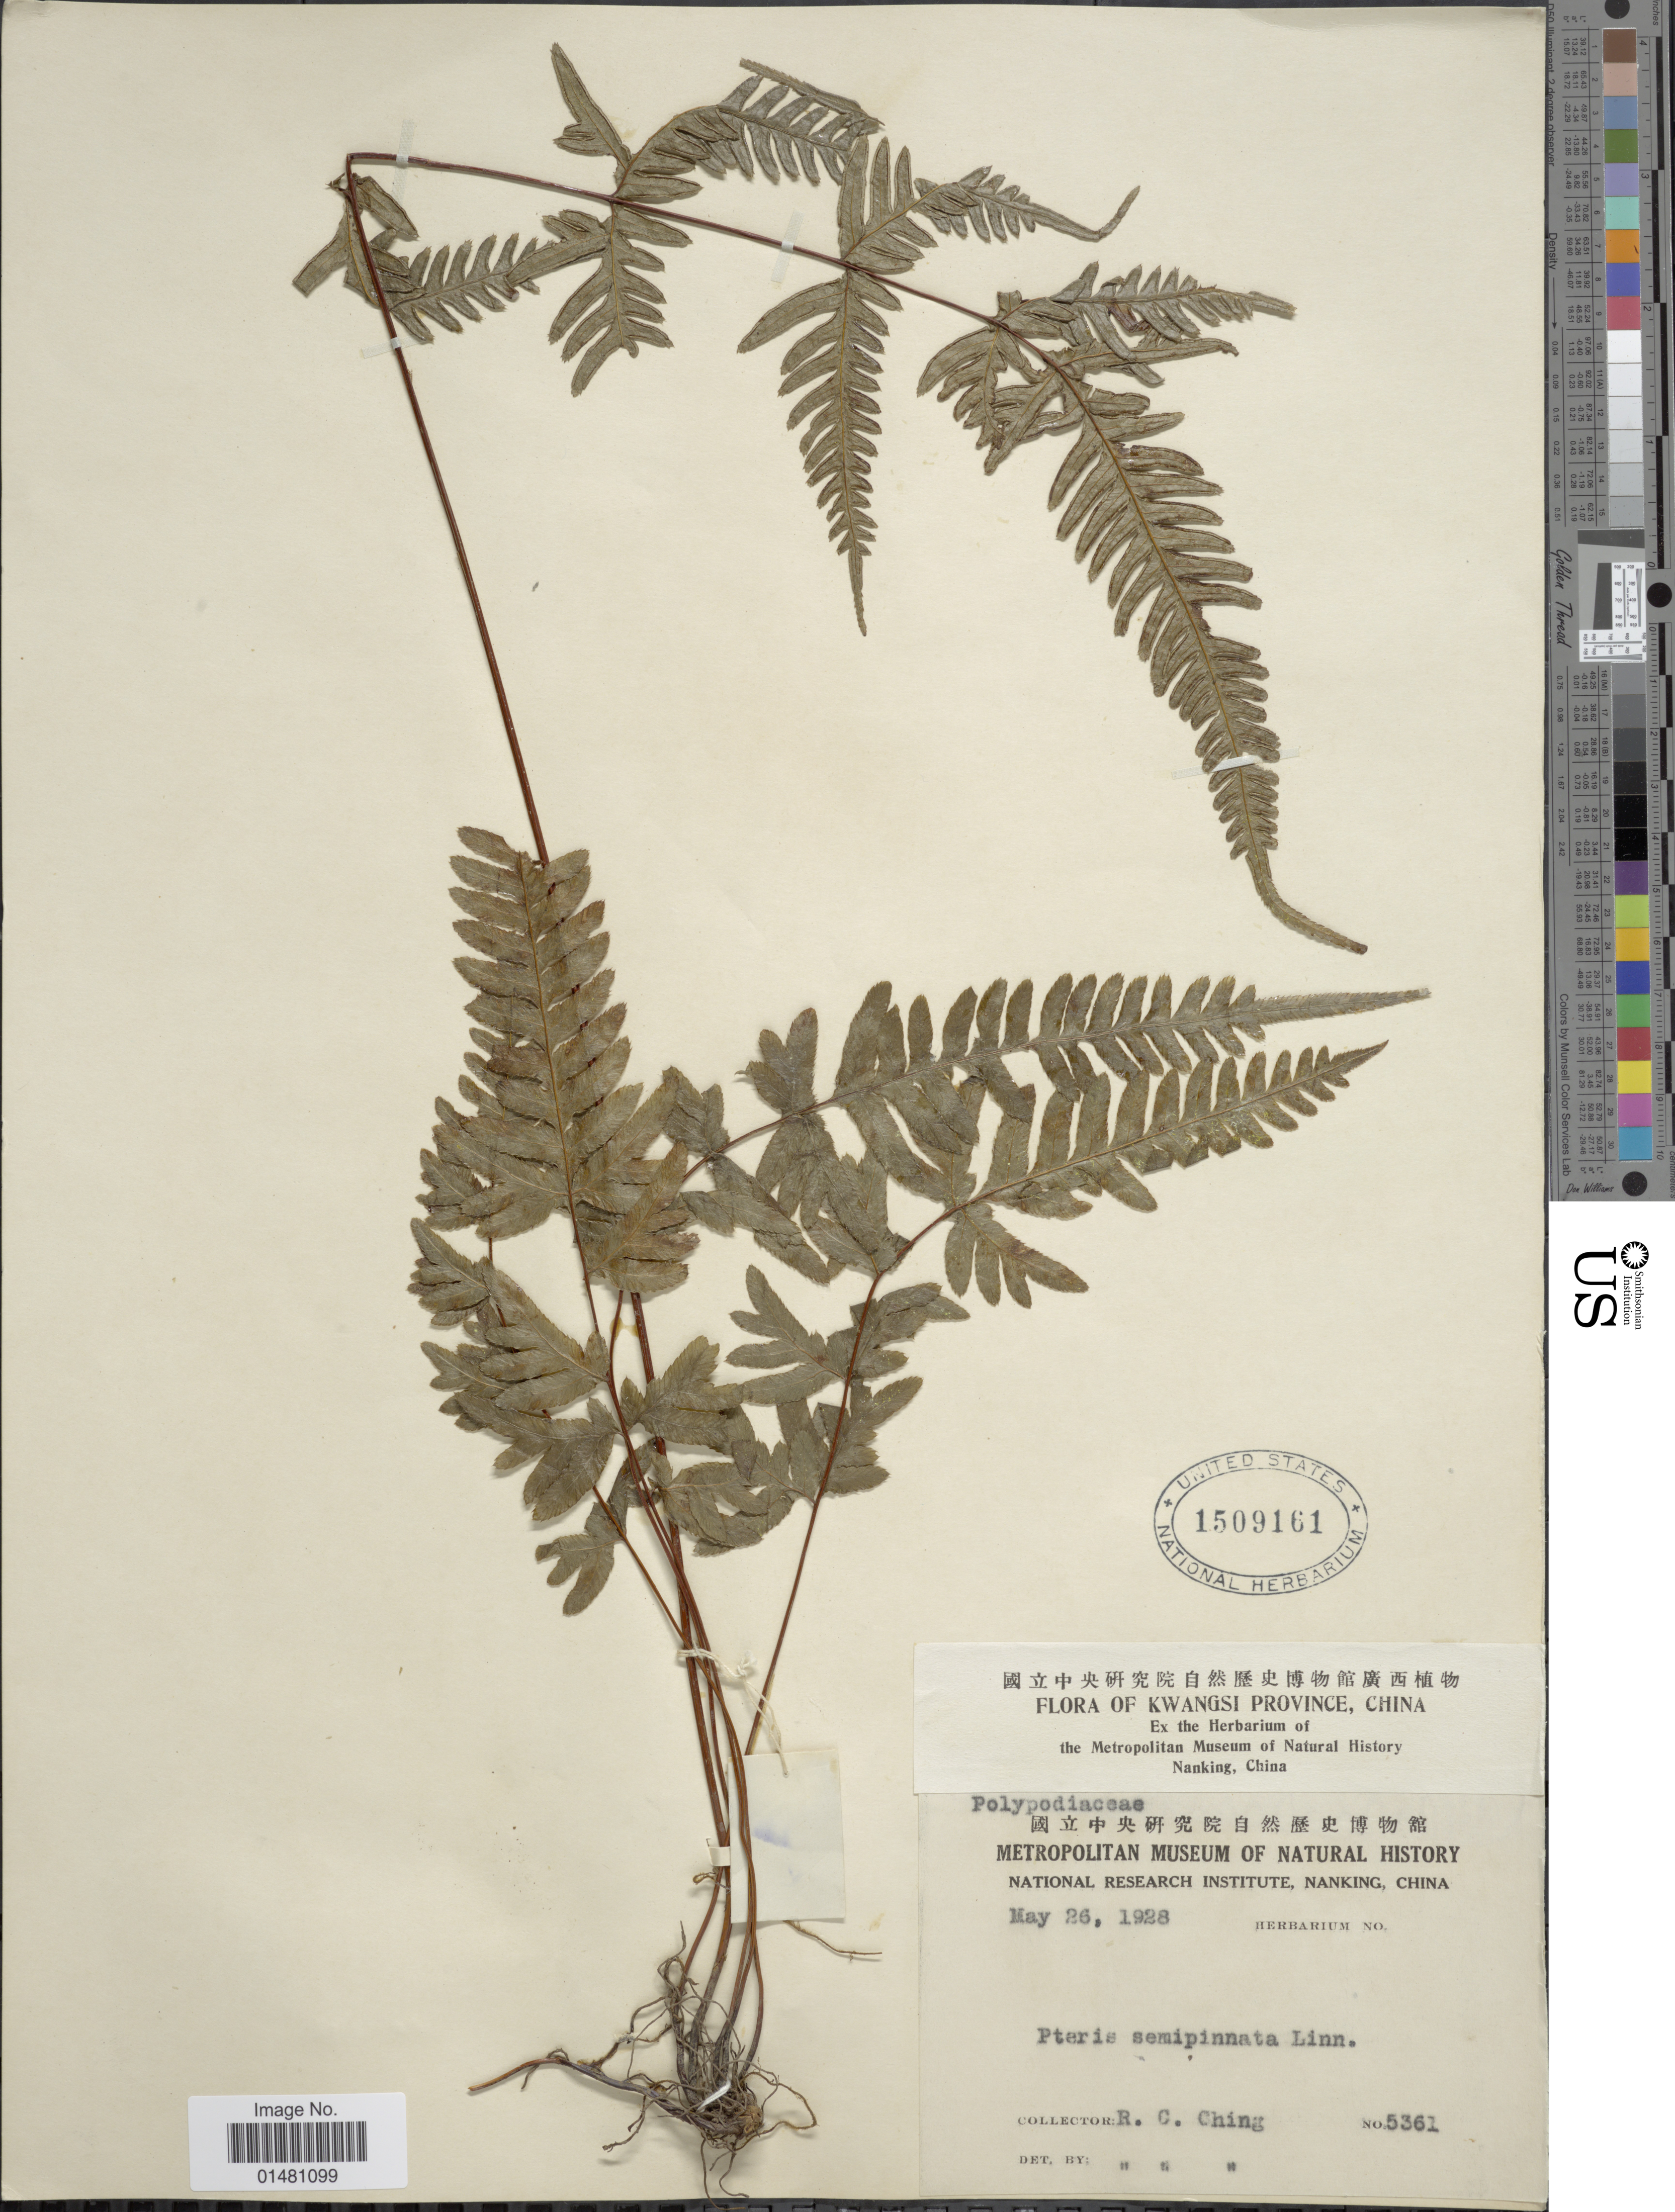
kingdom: Plantae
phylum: Tracheophyta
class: Polypodiopsida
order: Polypodiales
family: Pteridaceae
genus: Pteris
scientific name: Pteris semipinnata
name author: L.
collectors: R. C. Ching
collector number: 5361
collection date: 1928-05-26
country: China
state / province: Guangxi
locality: Kwangsi Province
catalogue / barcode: US 1509161